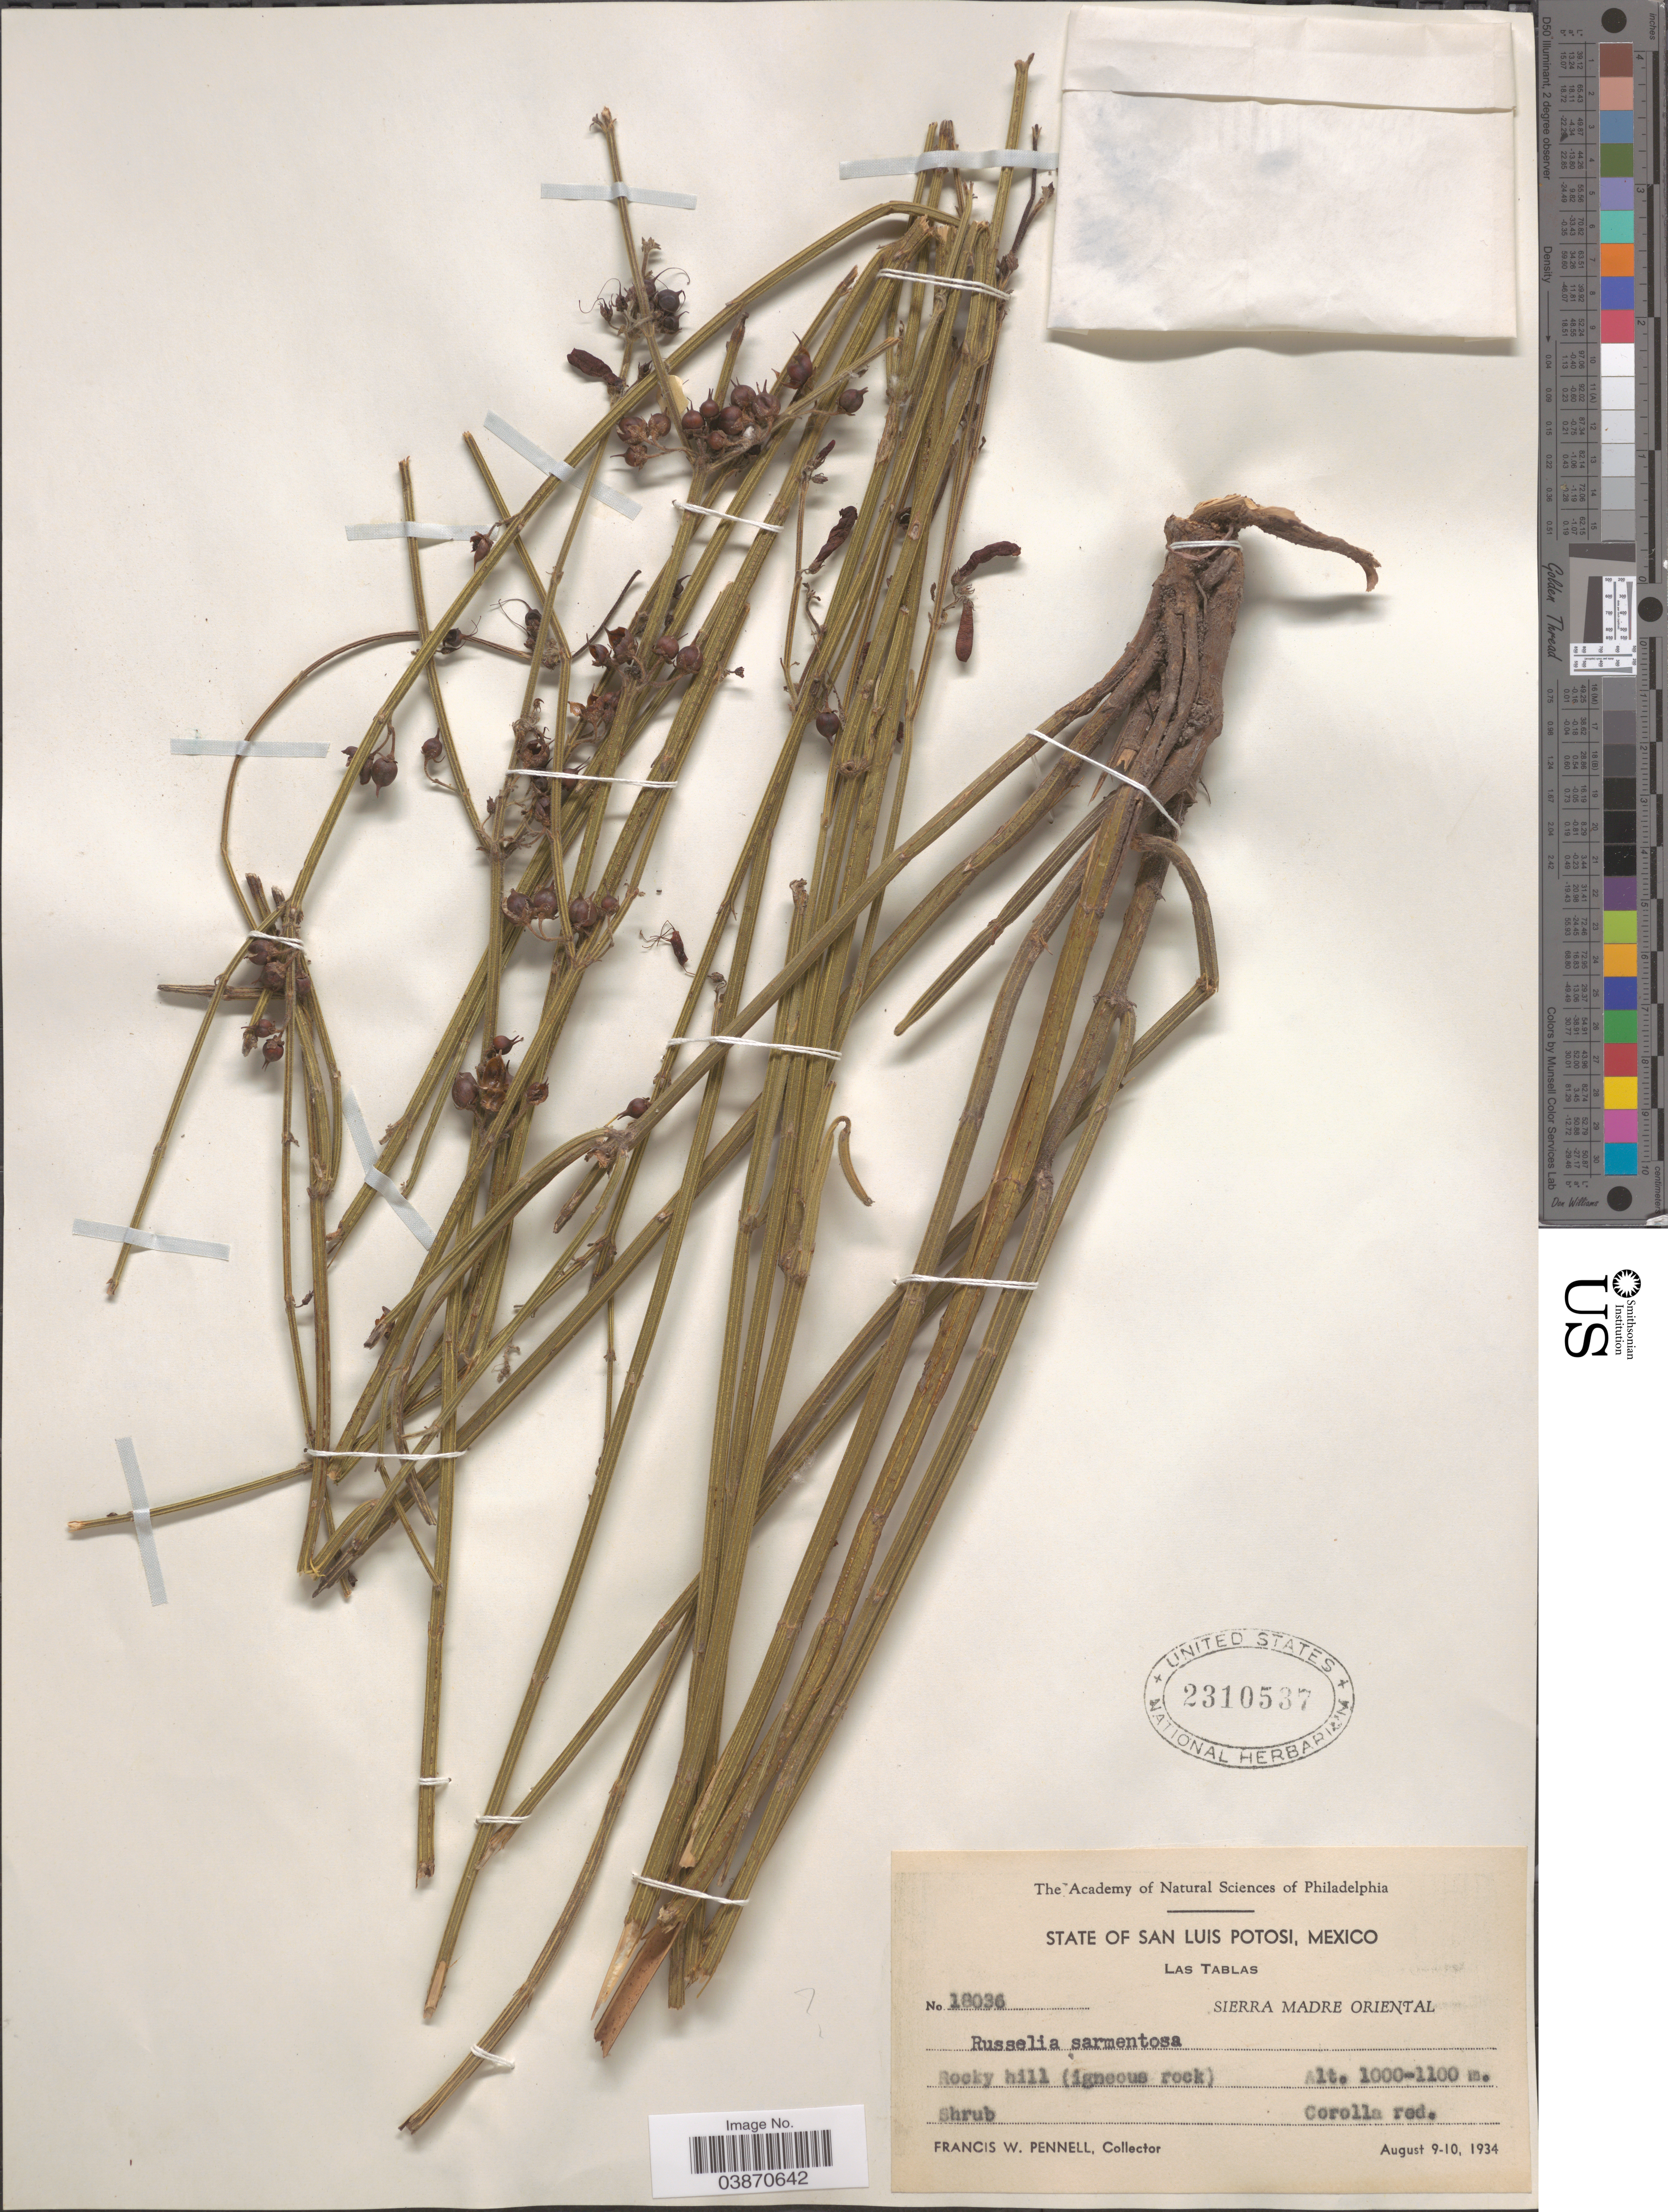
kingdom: Plantae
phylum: Tracheophyta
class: Magnoliopsida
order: Lamiales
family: Plantaginaceae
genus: Russelia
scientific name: Russelia sarmentosa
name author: Jacq.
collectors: F. W. Pennell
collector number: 18036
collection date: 1934-08-09/1934-08-10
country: Mexico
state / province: San Luis Potosí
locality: Las Tablas. Sierra Madre Oriental.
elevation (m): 1000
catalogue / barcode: US 2310537